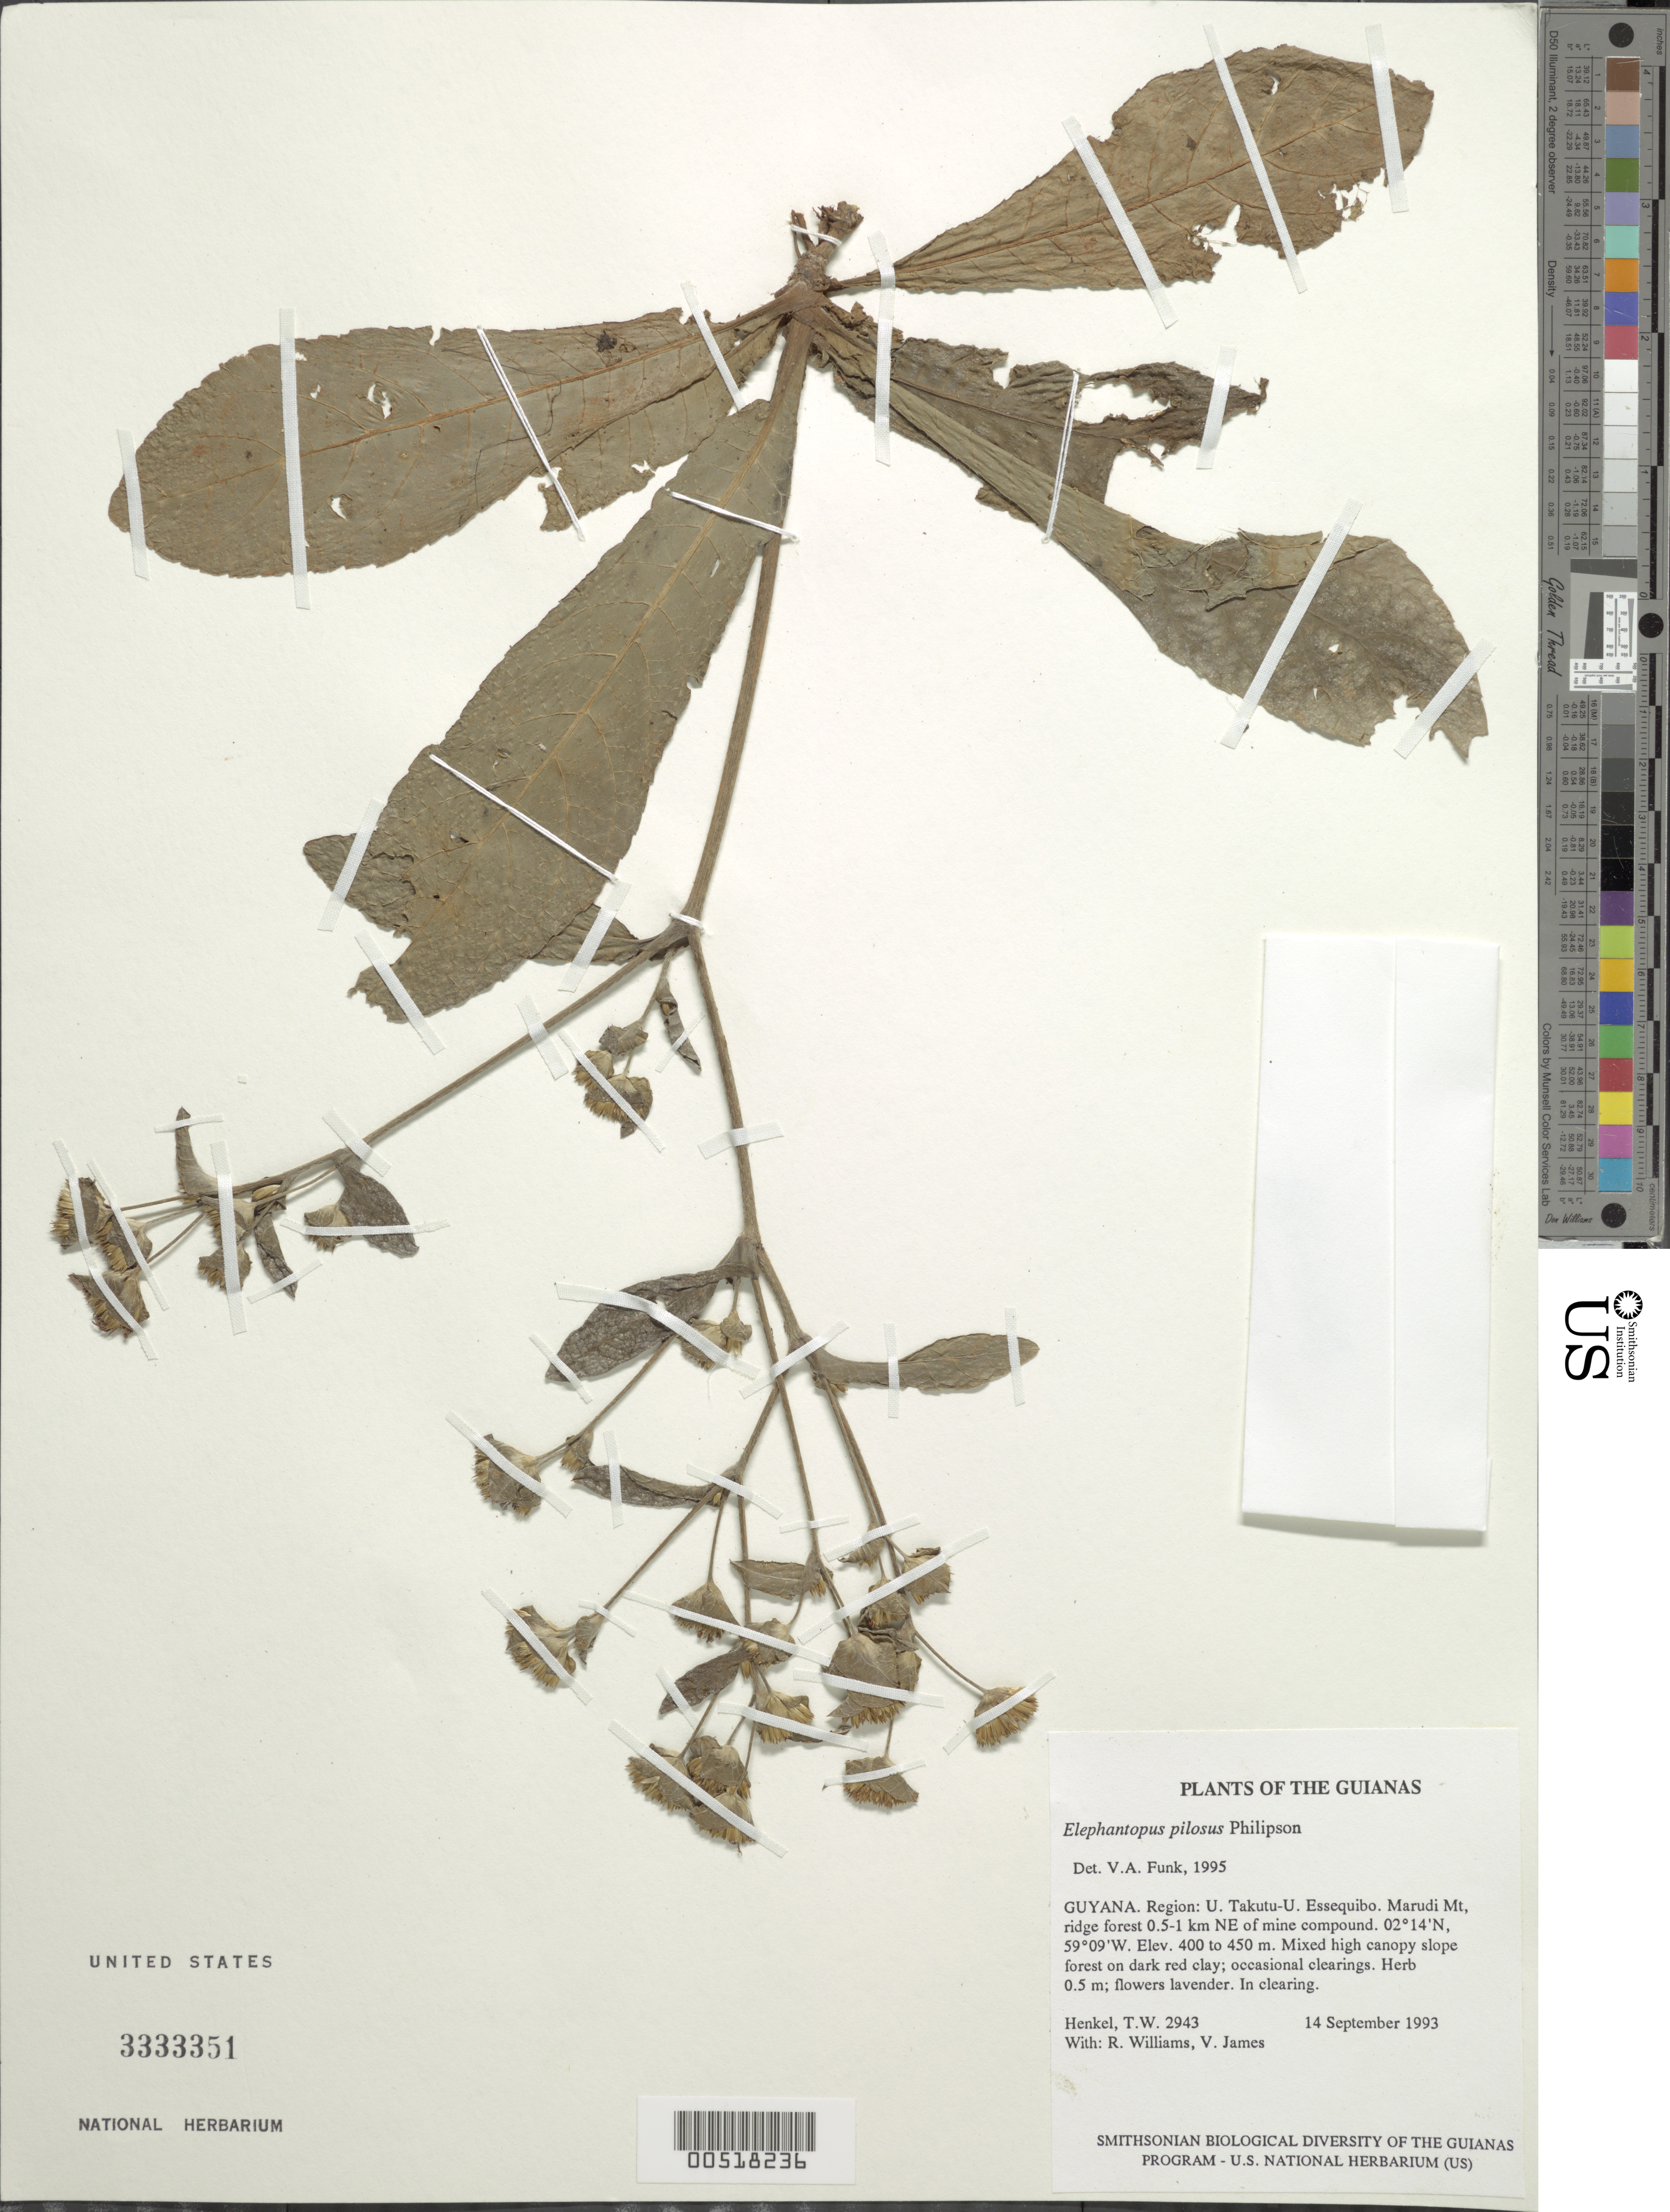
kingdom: Plantae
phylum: Tracheophyta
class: Magnoliopsida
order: Asterales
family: Asteraceae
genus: Elephantopus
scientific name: Elephantopus mollis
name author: Kunth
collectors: T. Henkel, R. Williams & V. James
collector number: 2943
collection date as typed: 14 September 1993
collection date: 1993-09-14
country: Guyana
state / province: U. Takutu-U. Essequibo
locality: Marudi Mt, ridge forest 0.5-1 km NE of mine compound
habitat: Mixed high canopy slope forest on dark red clay; occasional clearings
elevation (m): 400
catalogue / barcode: US 3333351